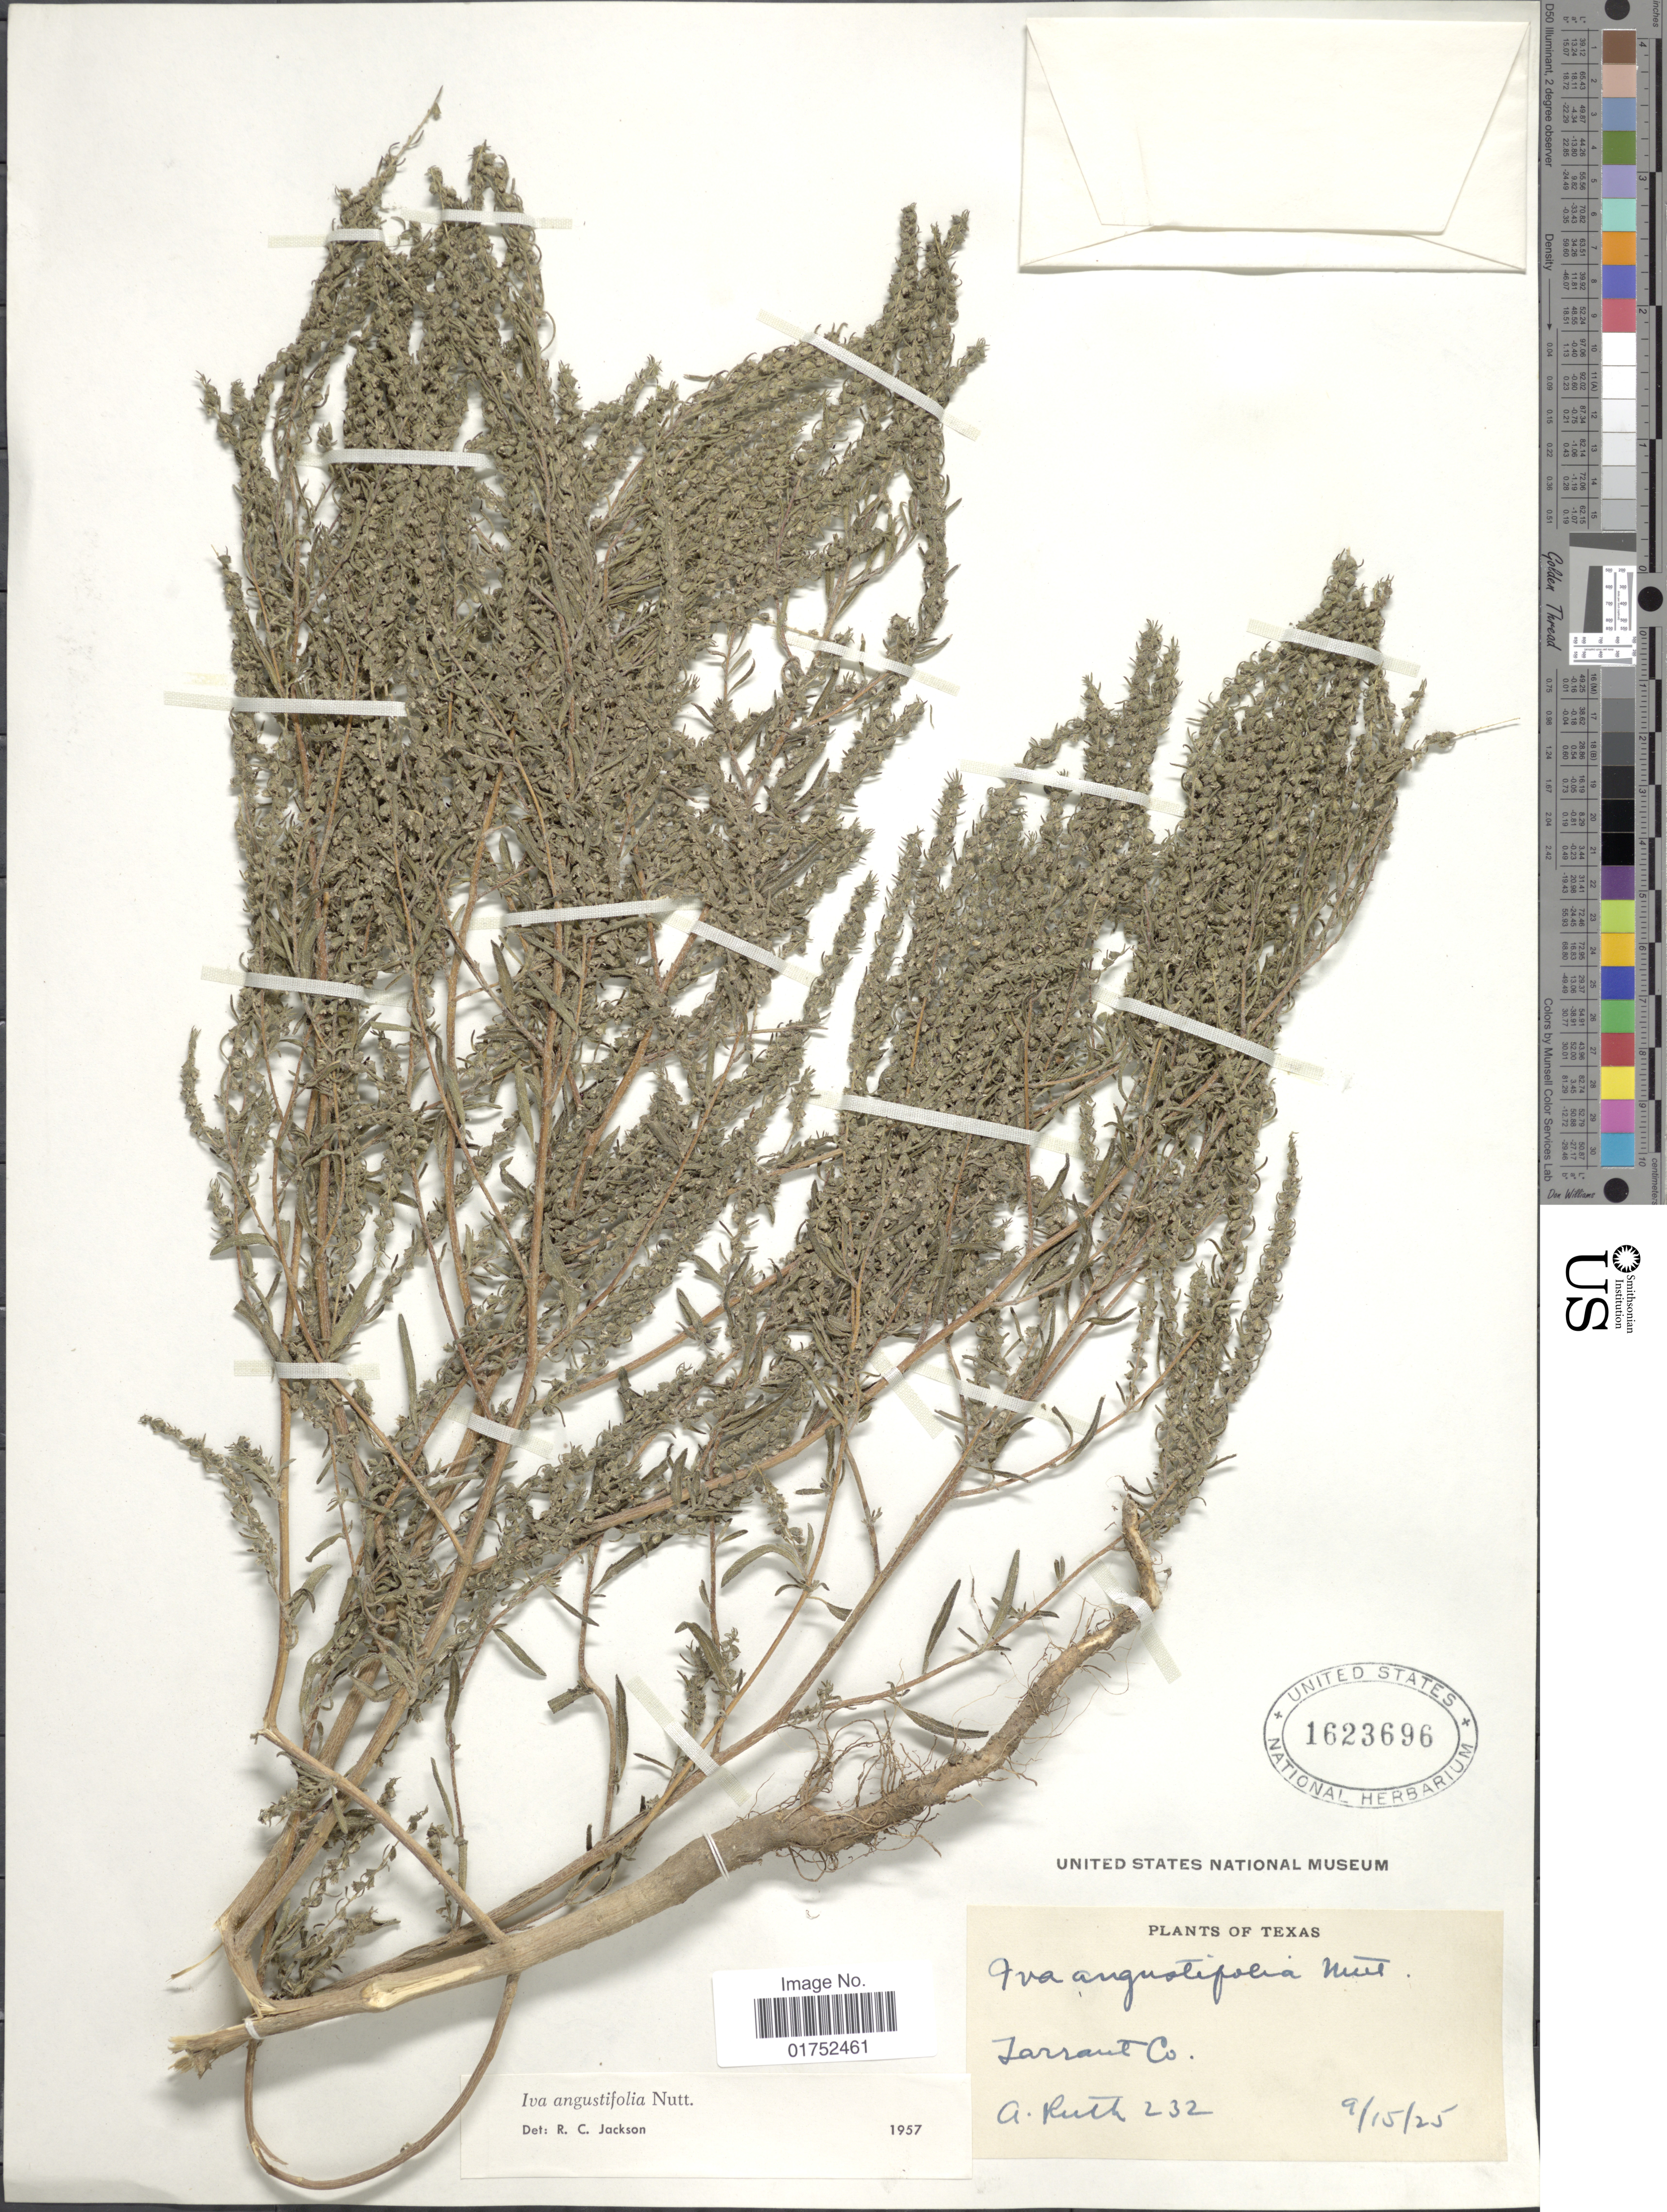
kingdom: Plantae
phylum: Tracheophyta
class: Magnoliopsida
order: Asterales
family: Asteraceae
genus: Iva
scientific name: Iva angustifolia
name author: Nutt.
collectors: A. Ruth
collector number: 232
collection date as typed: Transcribed d/m/y: 15/9/25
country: United States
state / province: Texas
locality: Tarrant Co.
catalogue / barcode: US 1623696